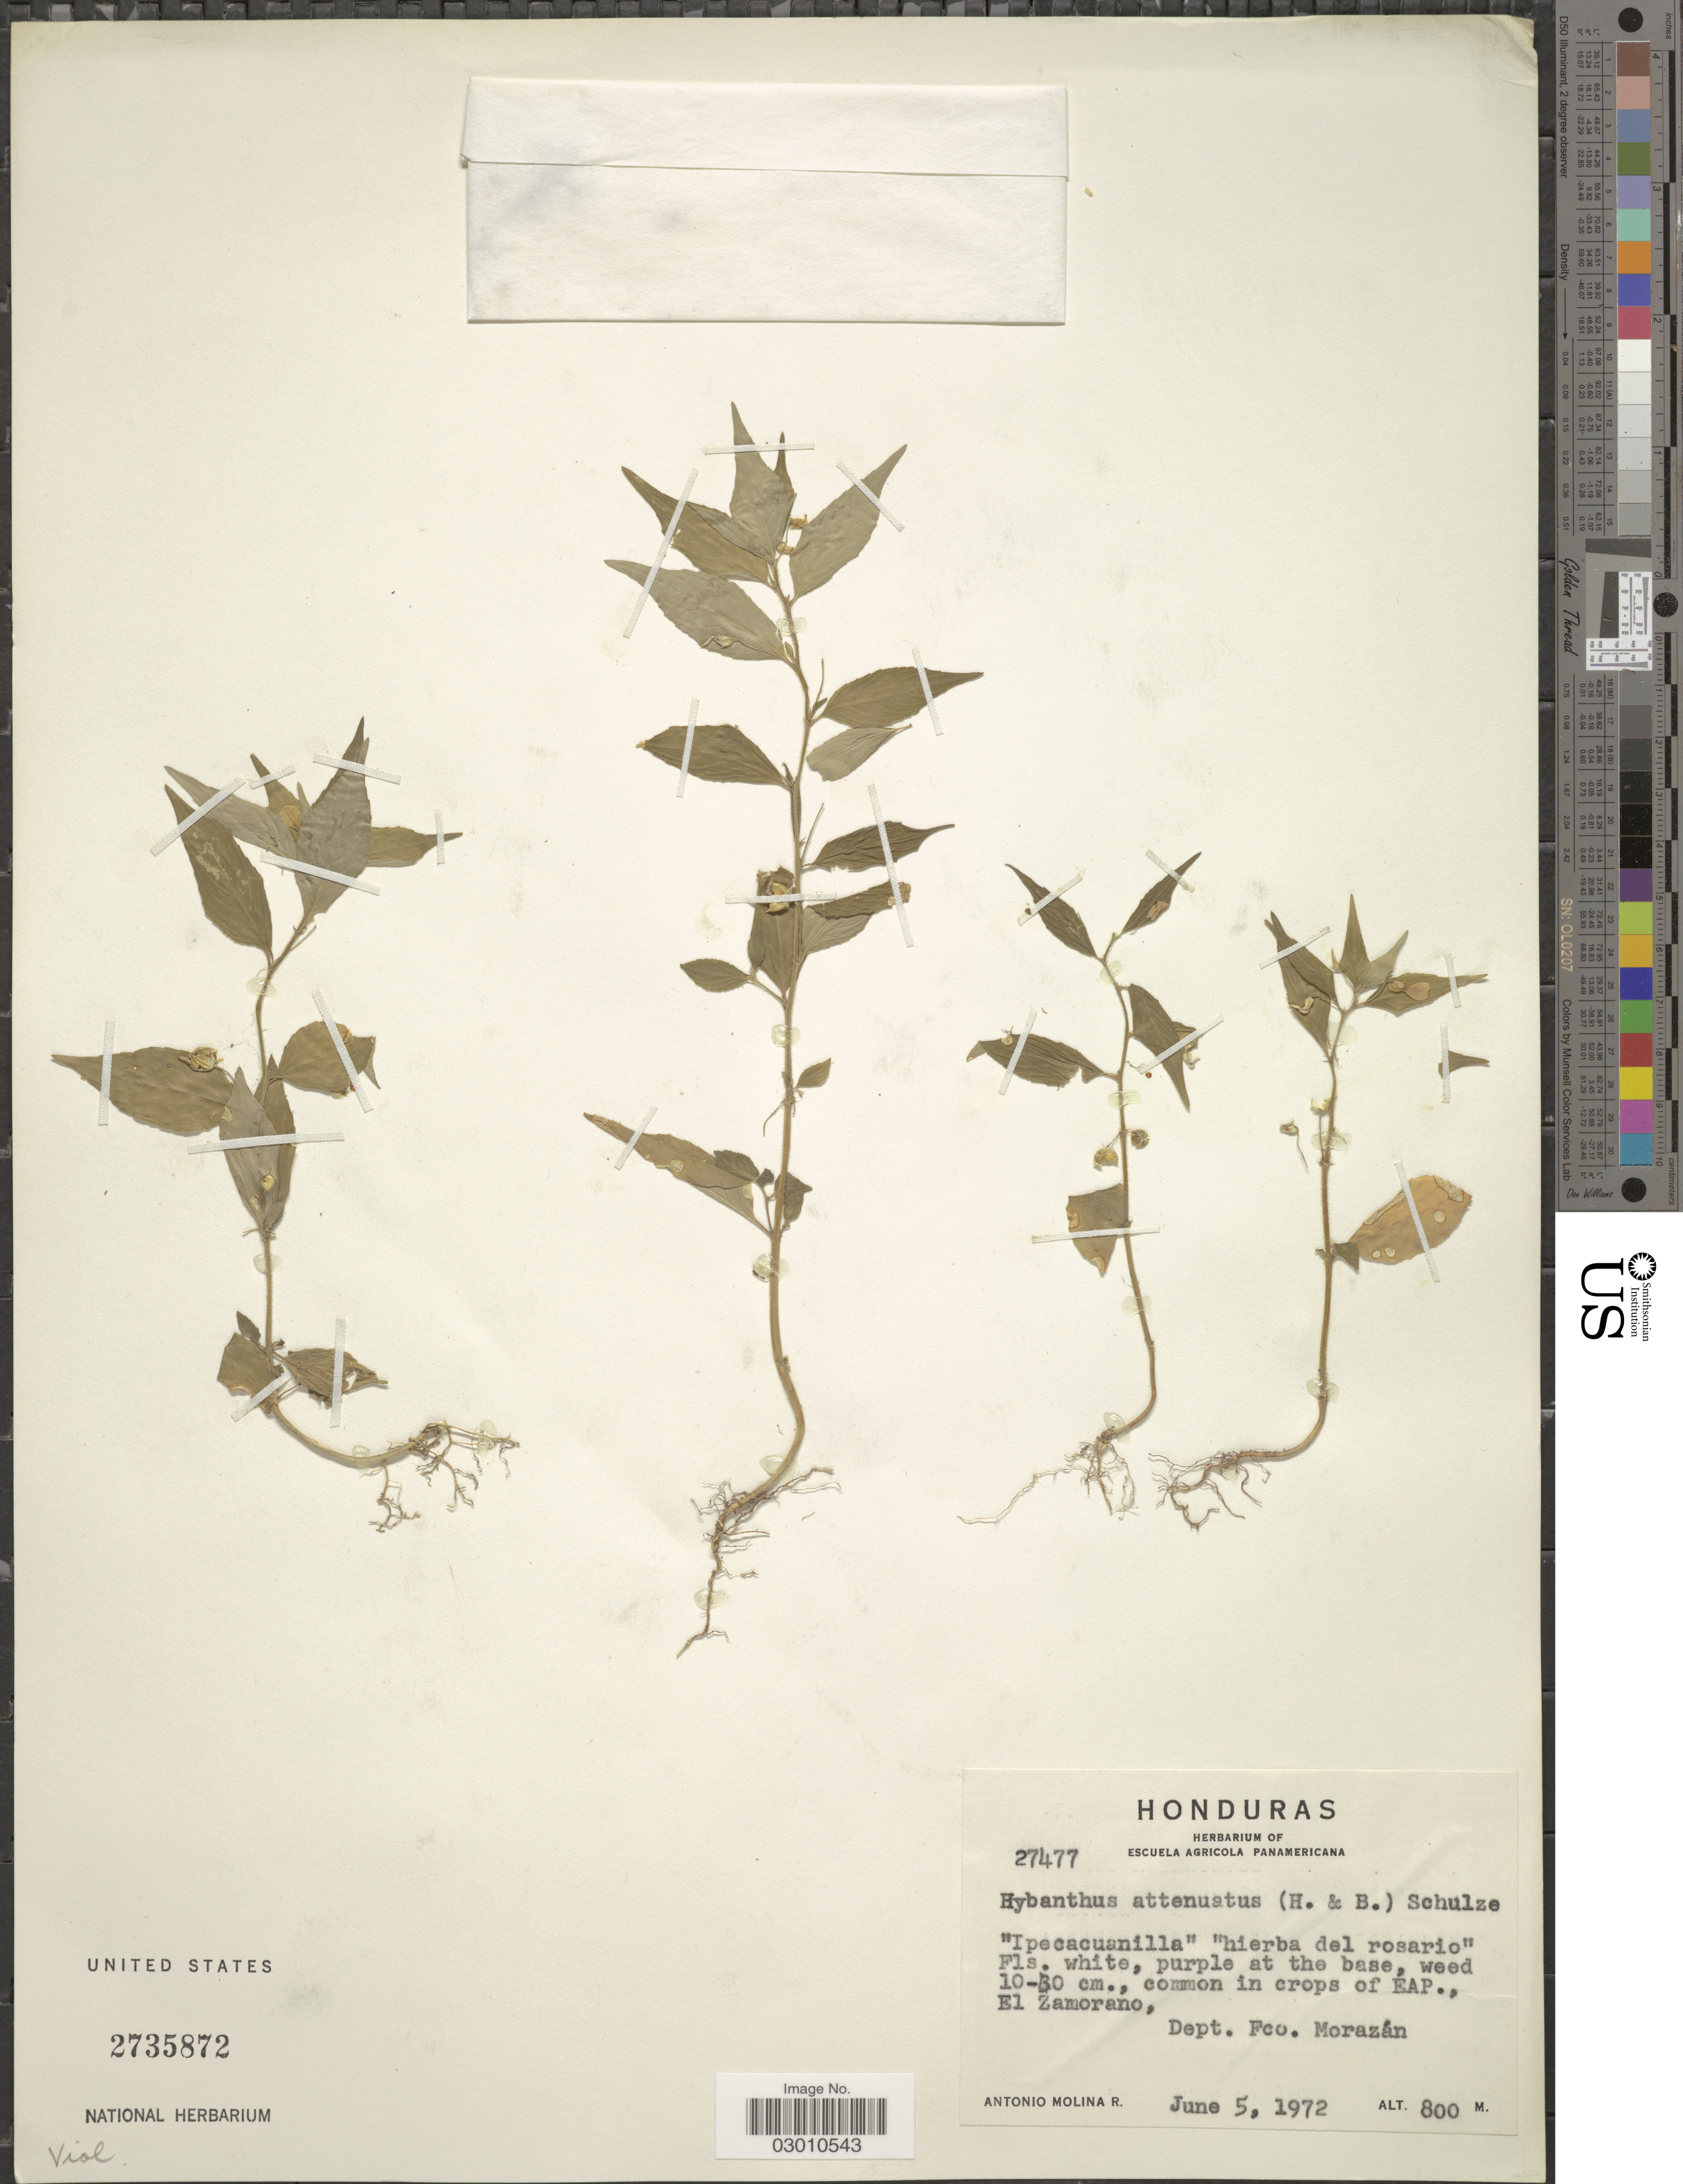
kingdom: Plantae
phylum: Tracheophyta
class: Magnoliopsida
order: Malpighiales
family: Violaceae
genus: Pombalia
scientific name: Pombalia attenuata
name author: (Humb. & Bonpl. ex Willd.) Paula-Souza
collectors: A. Molina R.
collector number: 27477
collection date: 1972-06-05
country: Honduras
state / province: Fco. Morazán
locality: El Zamorano, Dept. of Fco. Morazán.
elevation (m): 800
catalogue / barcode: US 2735872